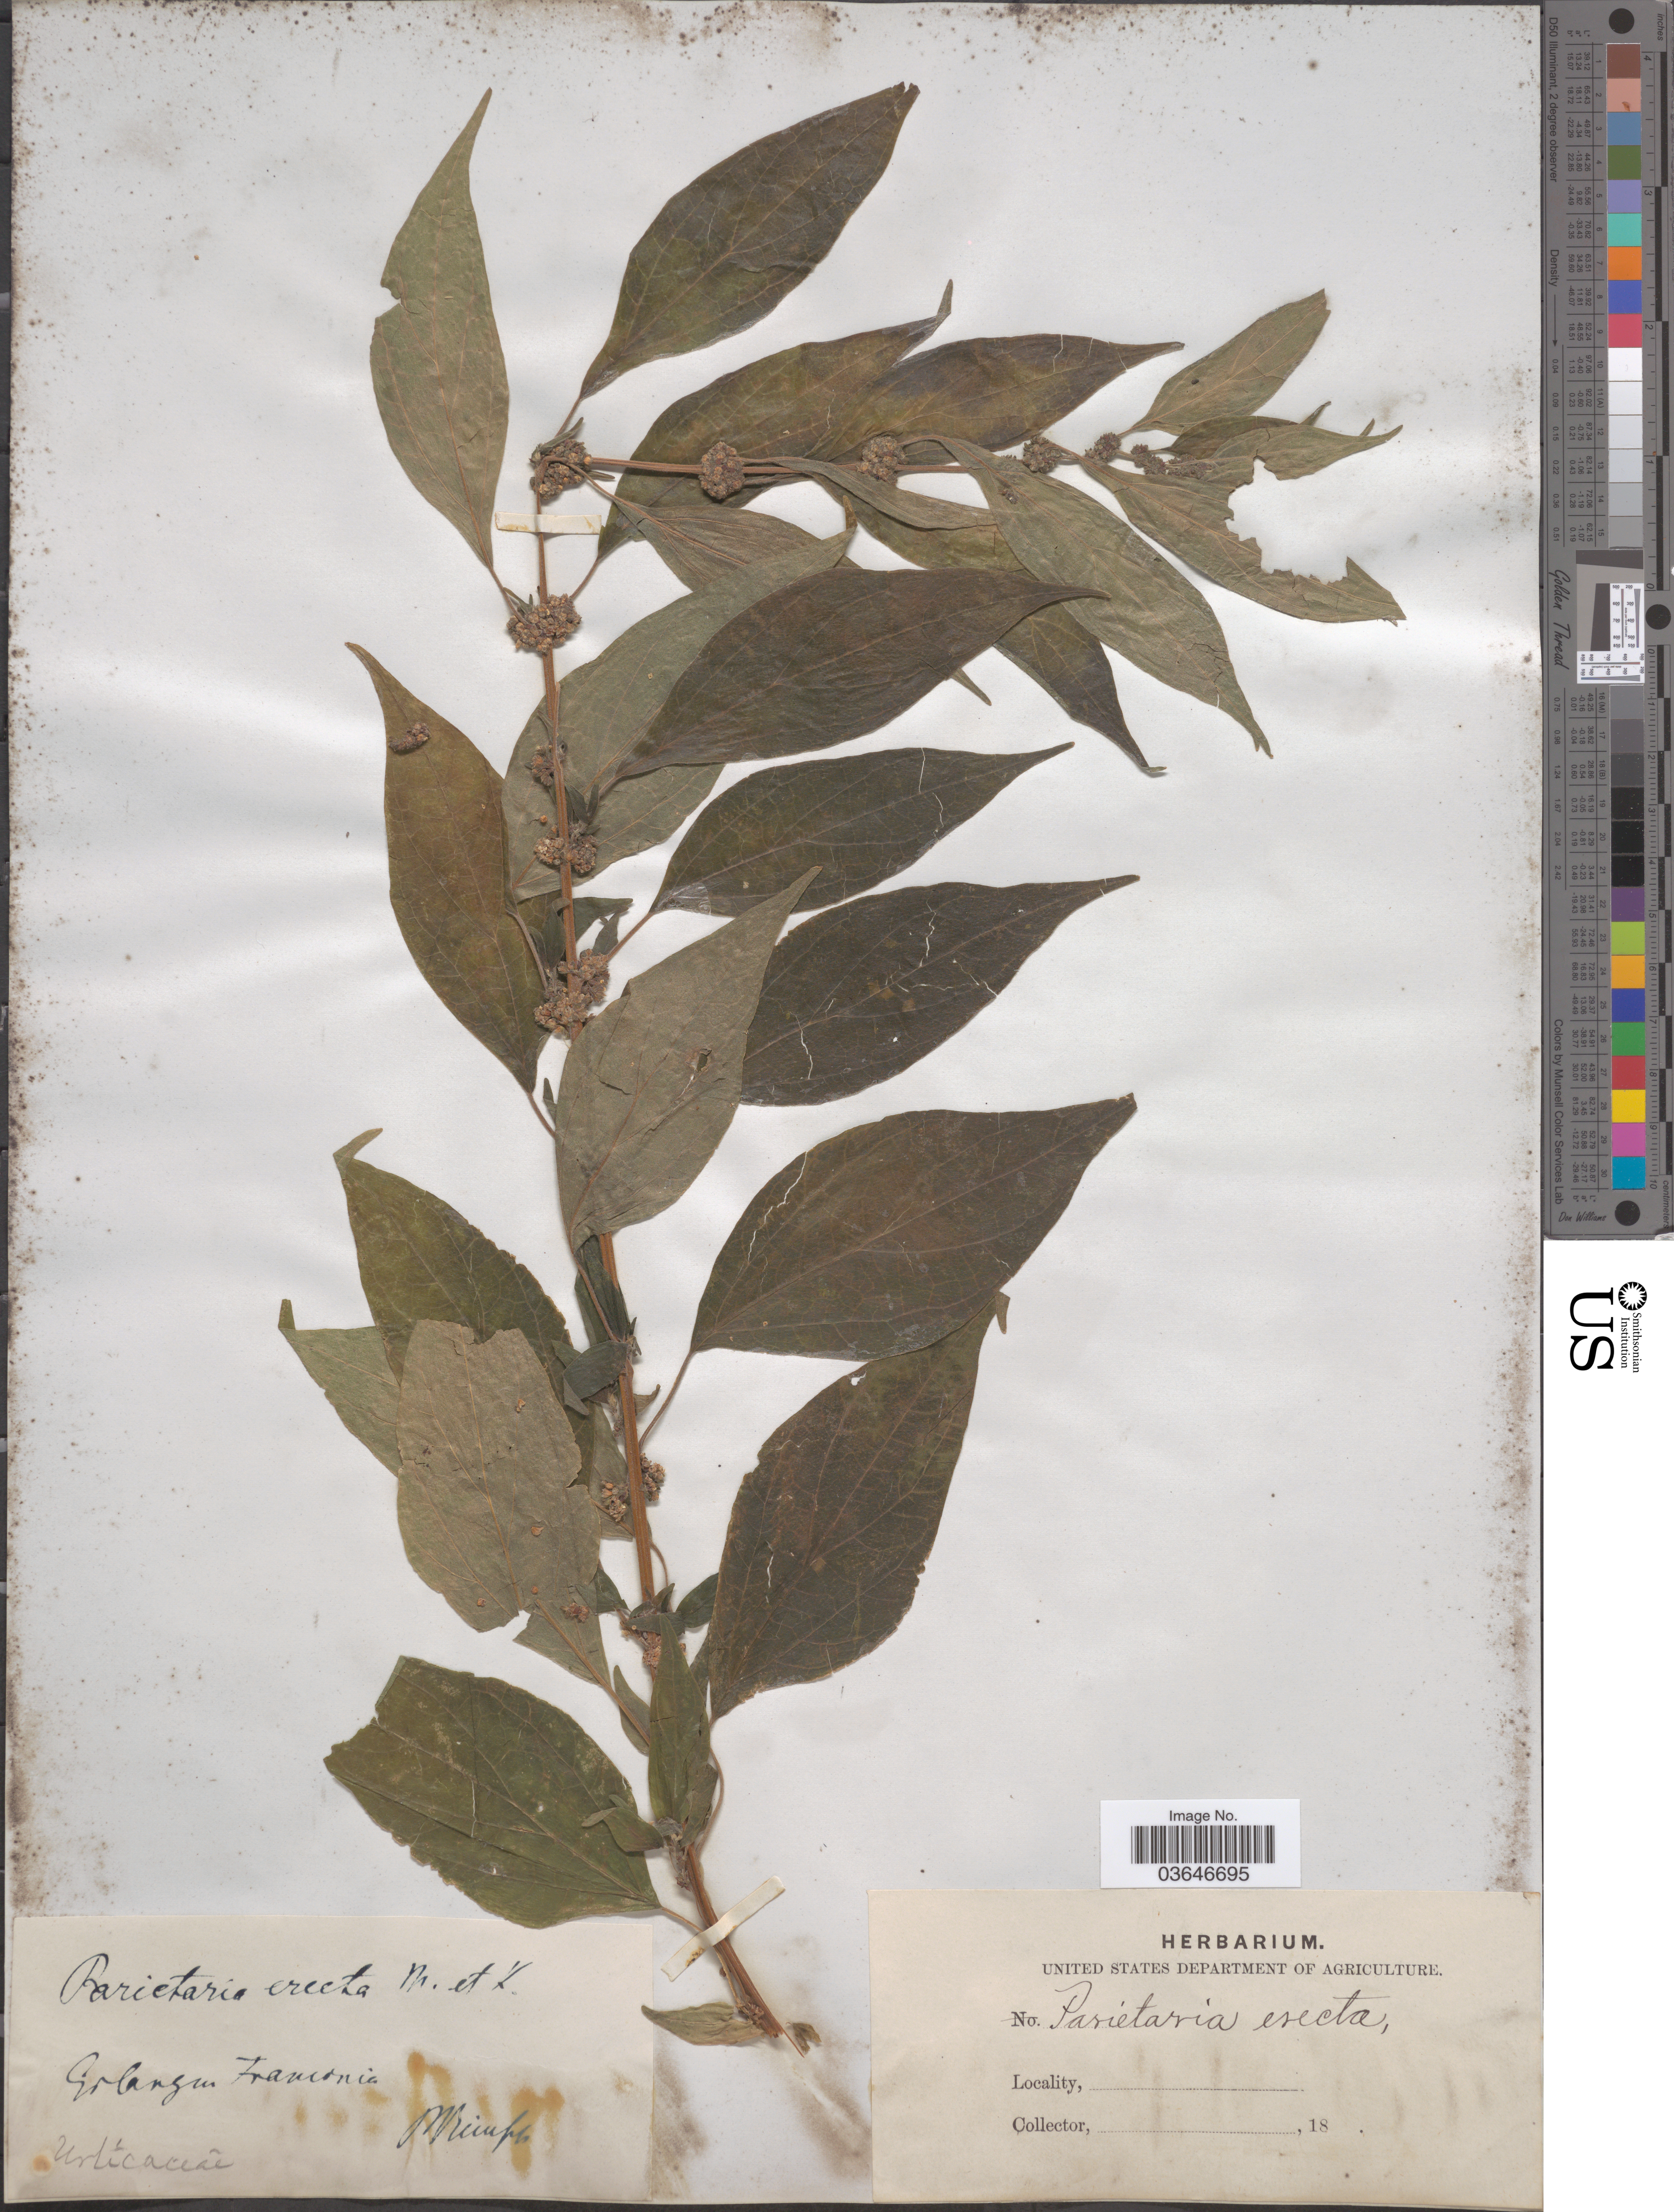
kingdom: Plantae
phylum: Tracheophyta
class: Magnoliopsida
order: Rosales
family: Urticaceae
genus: Parietaria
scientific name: Parietaria erecta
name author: Mert. ex W.D.J. Koch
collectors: M. Reinph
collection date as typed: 18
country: Germany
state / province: Bayern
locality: Erlangen Franconia.